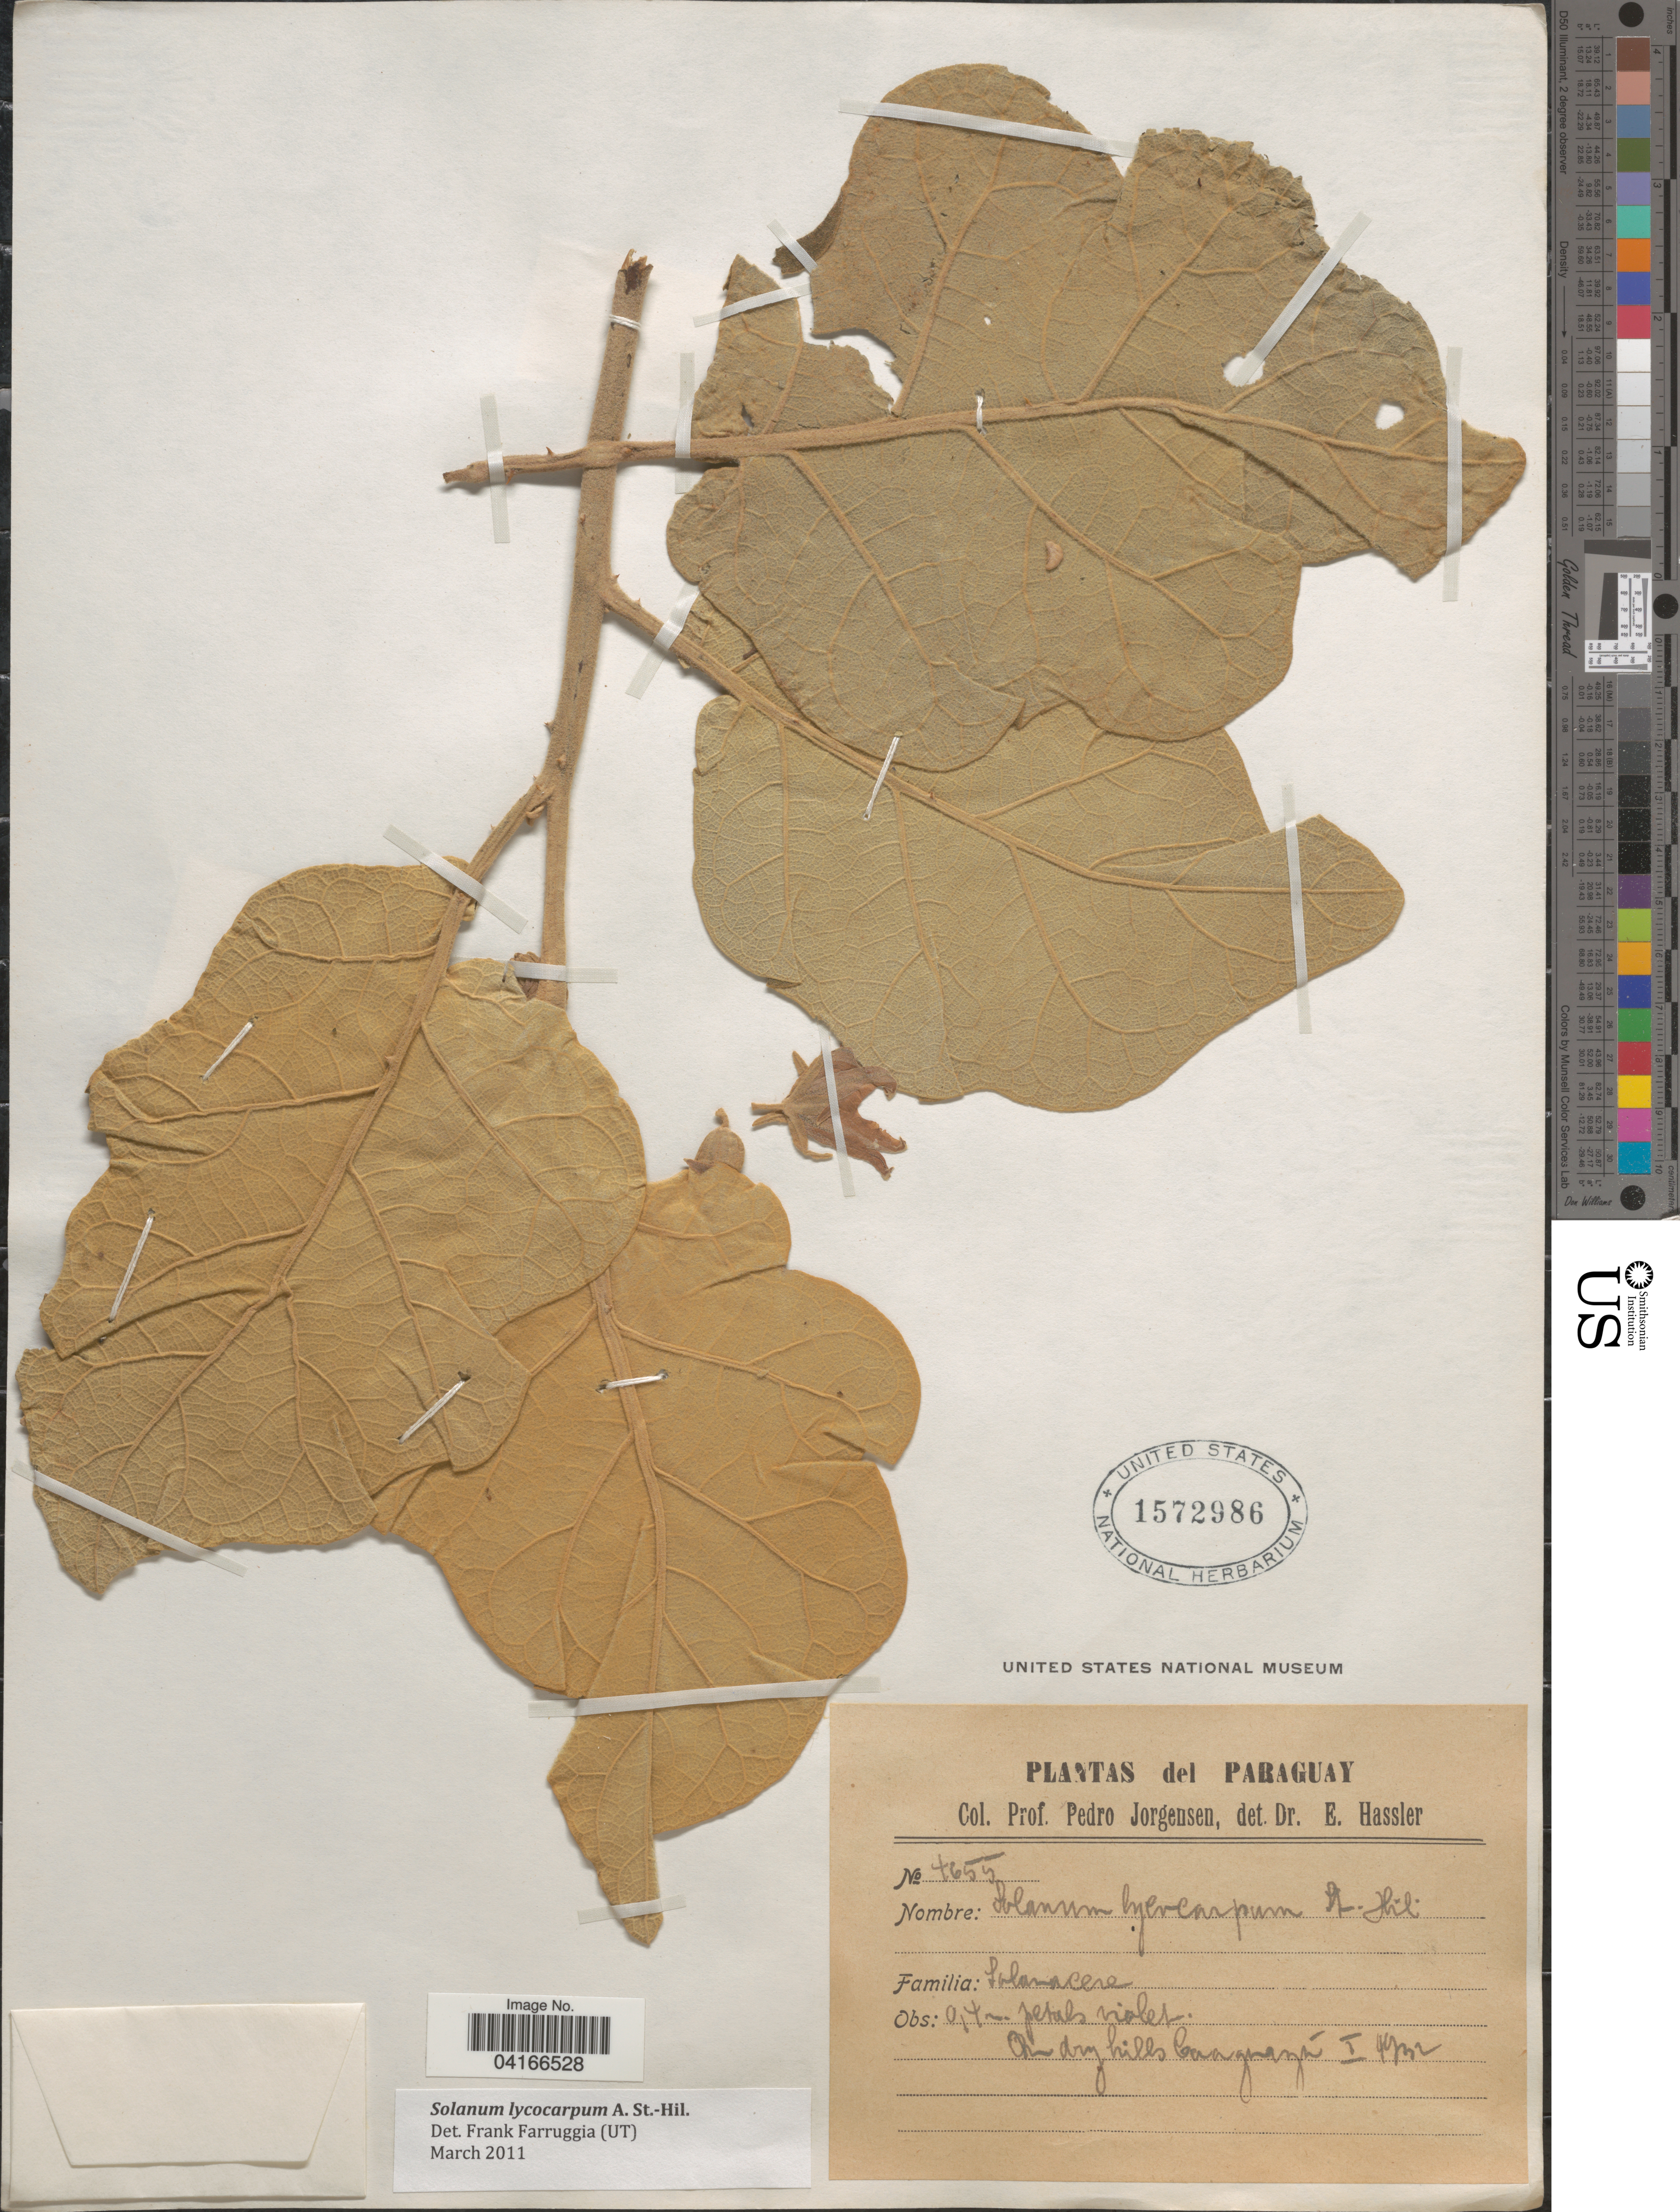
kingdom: Plantae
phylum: Tracheophyta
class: Magnoliopsida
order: Solanales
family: Solanaceae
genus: Solanum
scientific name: Solanum lycocarpum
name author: A. St.-Hil.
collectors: P. Jörgensen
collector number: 1655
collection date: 1932-01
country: Paraguay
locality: On dry hills Caaguazú,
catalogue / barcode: US 1572986